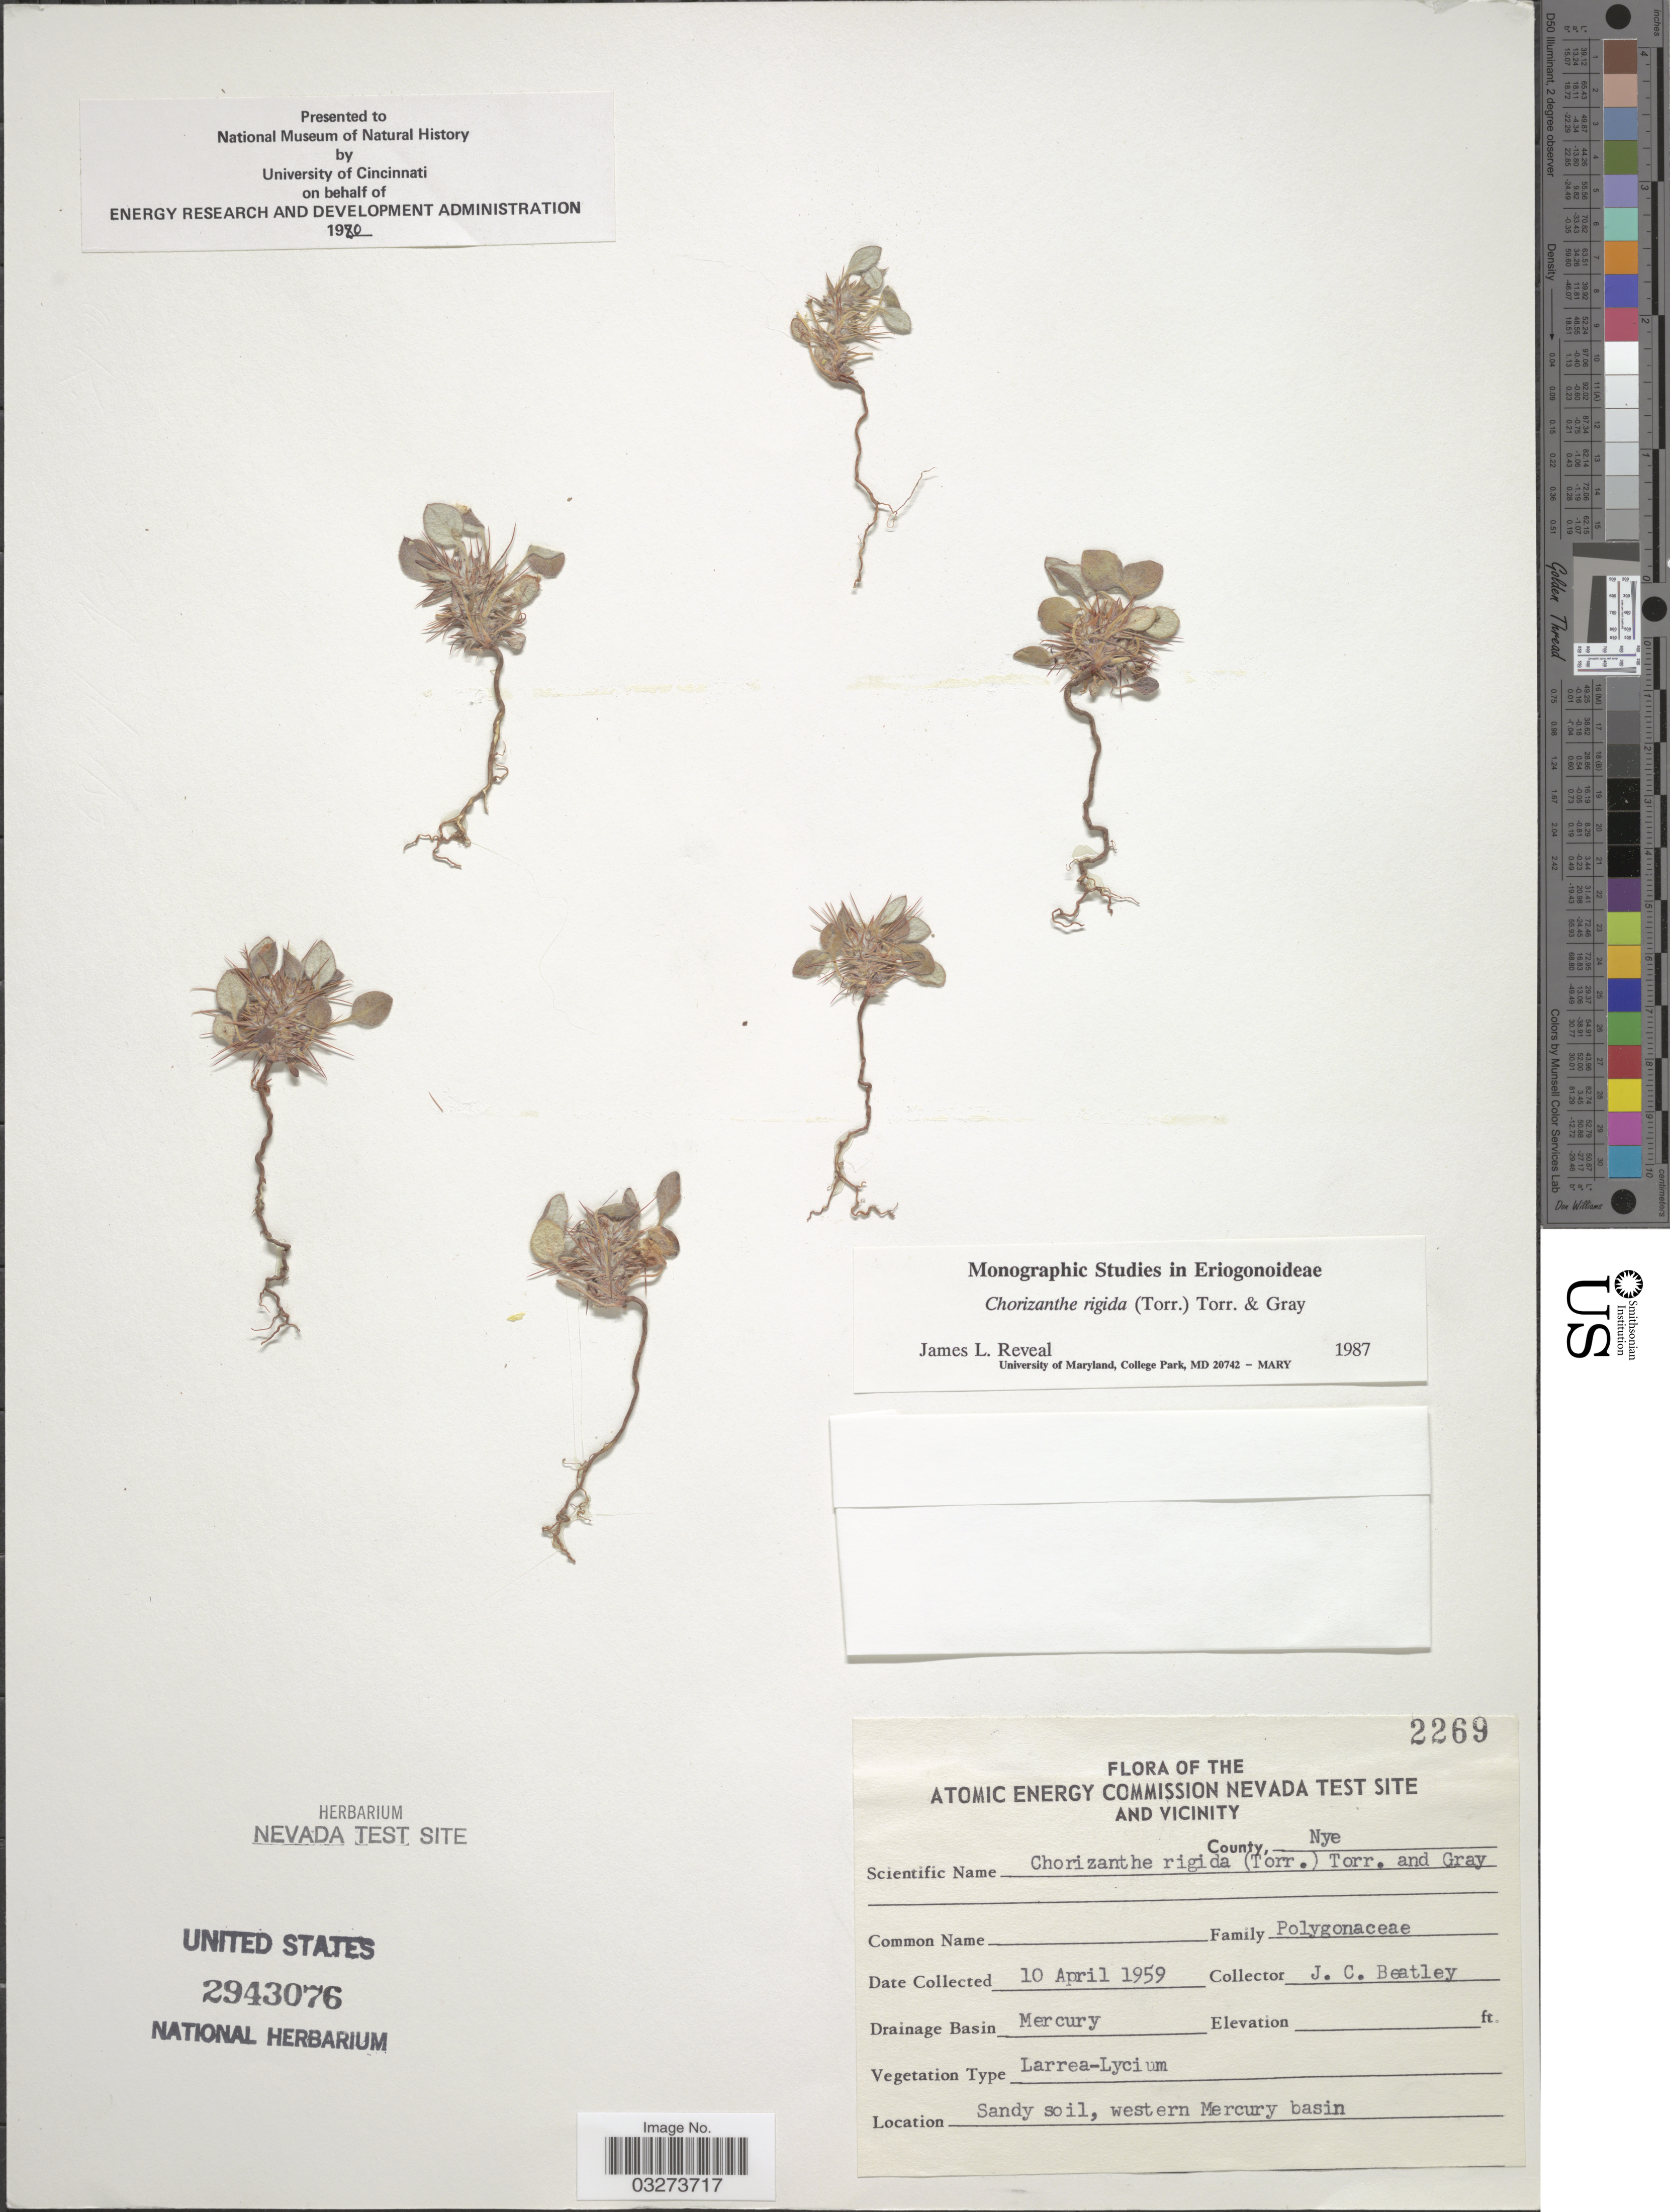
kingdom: Plantae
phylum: Tracheophyta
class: Magnoliopsida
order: Caryophyllales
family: Polygonaceae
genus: Chorizanthe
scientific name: Chorizanthe rigida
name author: (Torr.) Torr. & A. Gray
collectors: J. C. Beatley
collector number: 2943076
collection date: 1959-04-10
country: United States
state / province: Nevada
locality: Atomic Energy Commission's Nevada Test Site and Vicinity, County Nye, Drainage Basin Mercury, Sandy soil, western Mercury basin.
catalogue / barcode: US 2943076